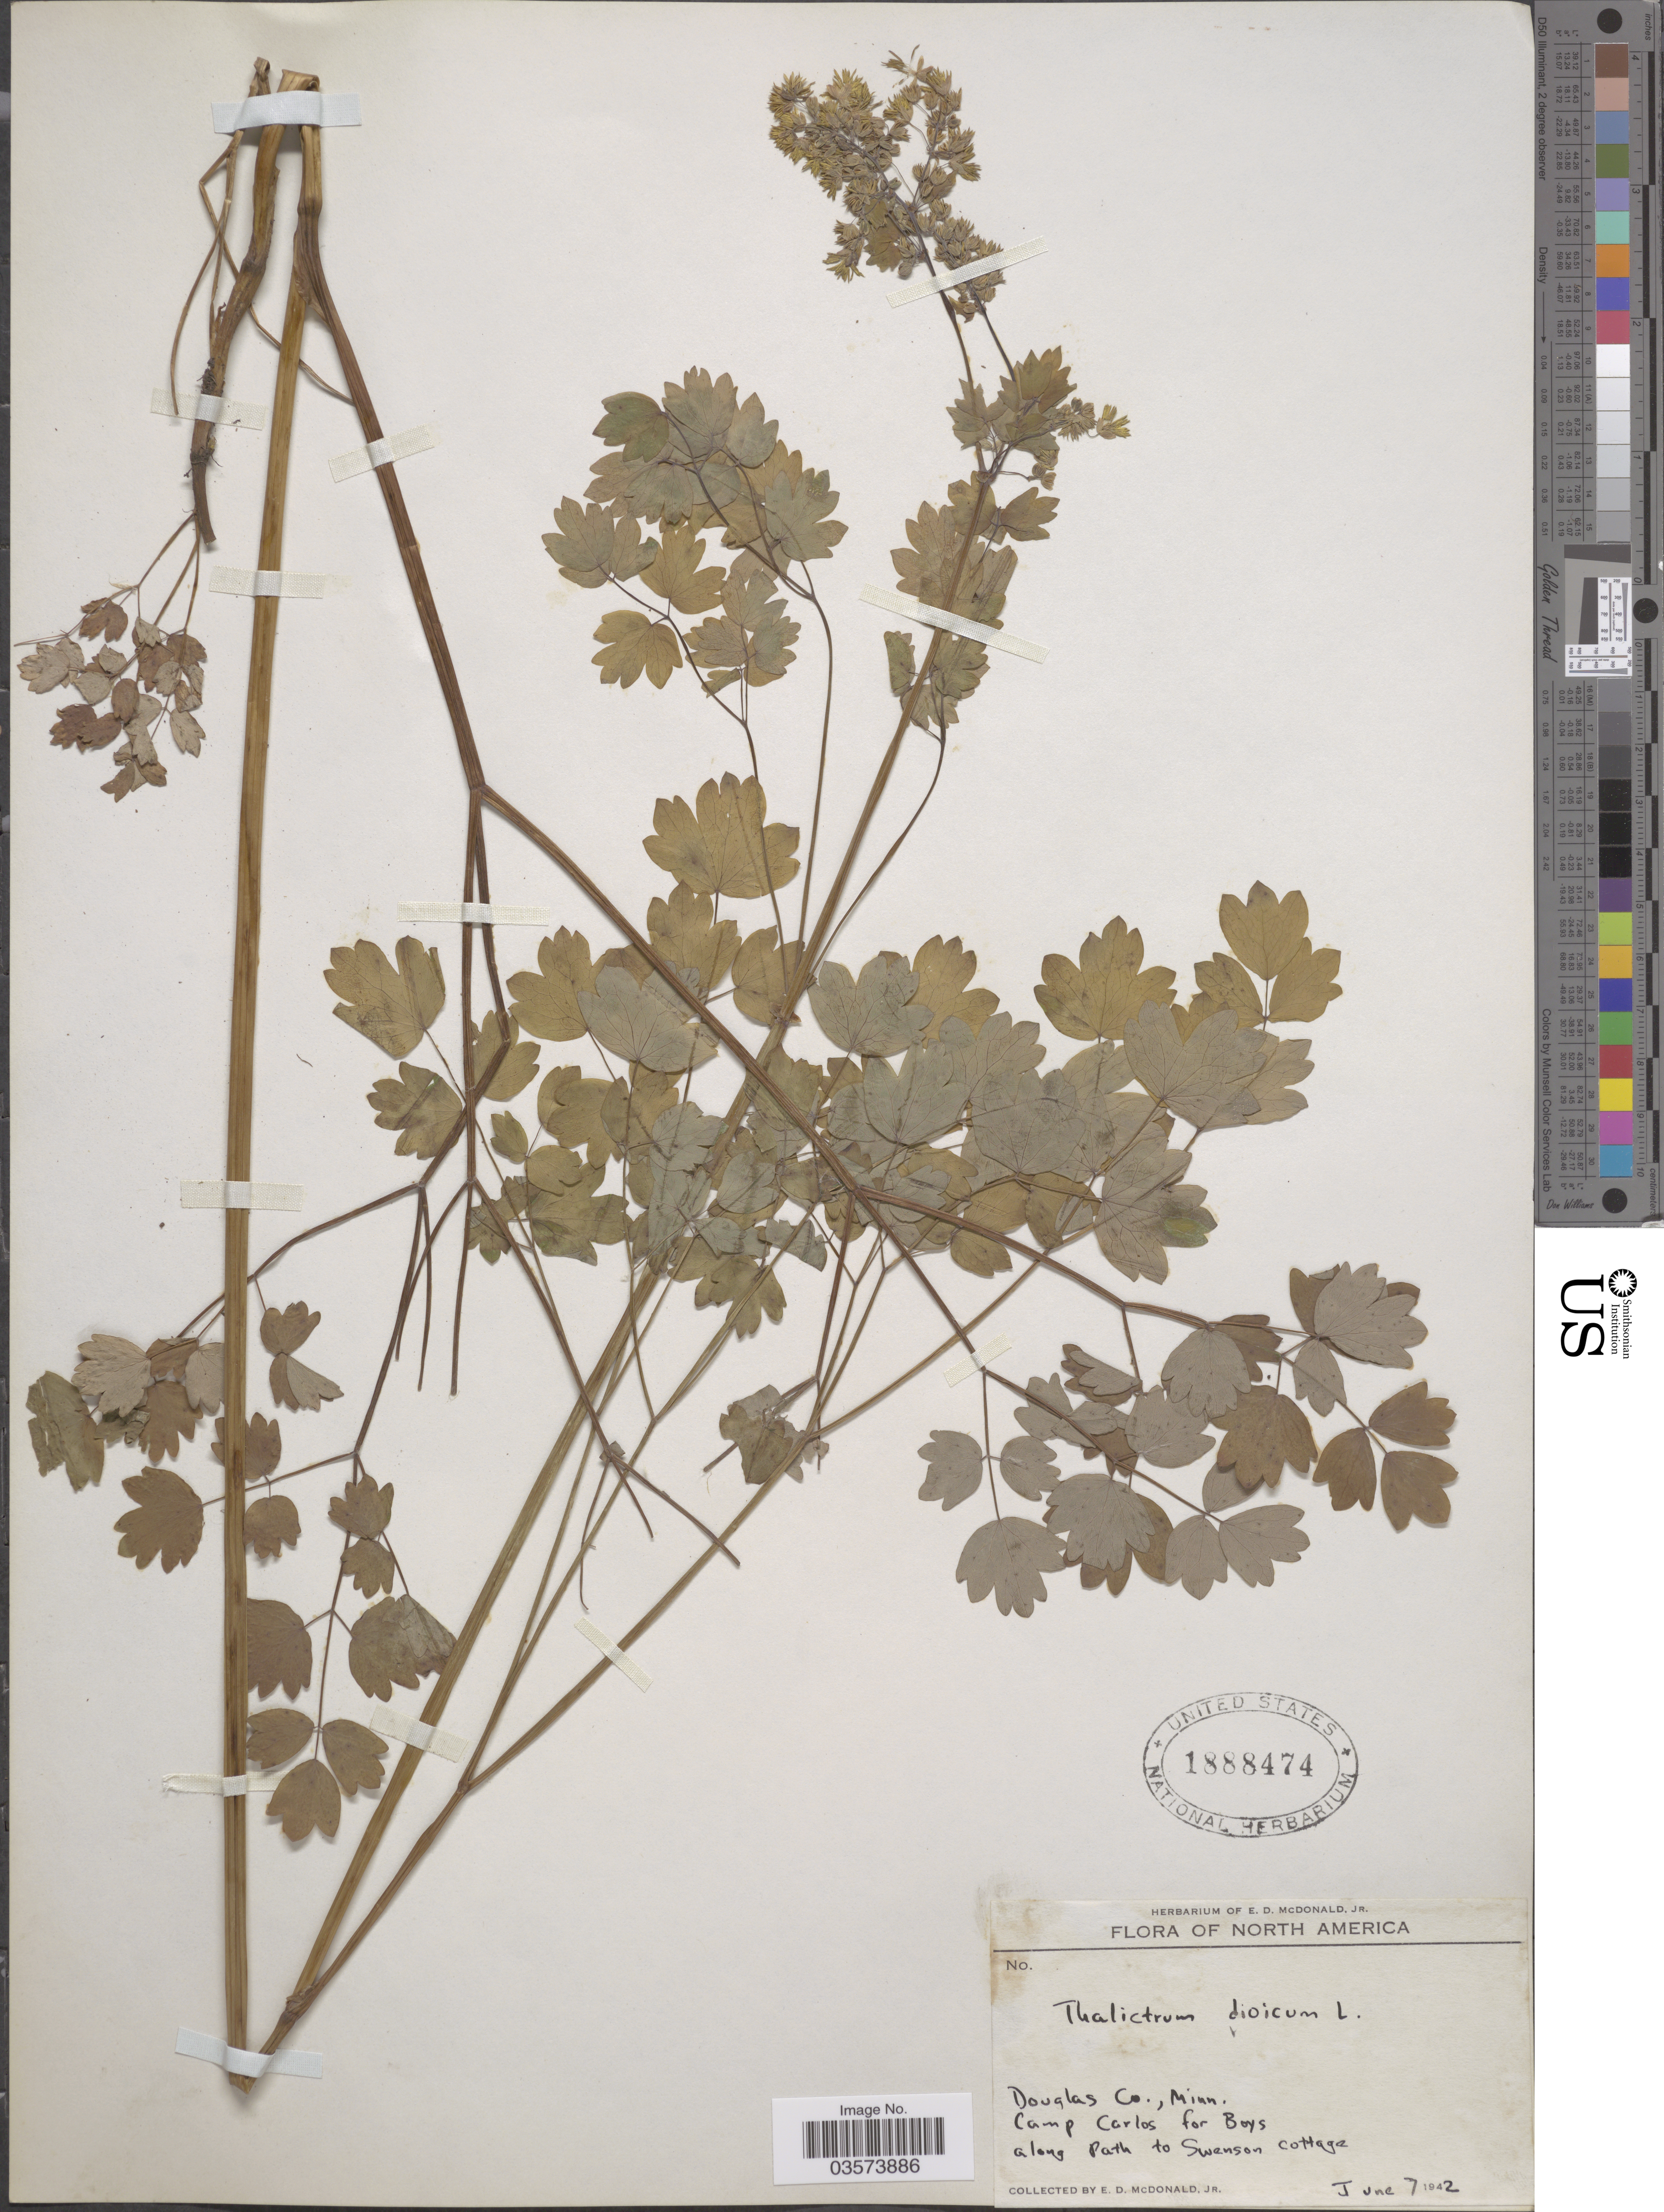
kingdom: Plantae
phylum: Tracheophyta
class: Magnoliopsida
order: Ranunculales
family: Ranunculaceae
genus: Thalictrum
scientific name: Thalictrum dioicum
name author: L.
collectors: E. D. McDonald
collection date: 1942-06-07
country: United States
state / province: Minnesota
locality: Douglas Co. Camp Carlos for Boys along Path to Swenson cottage.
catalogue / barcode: US 1888474